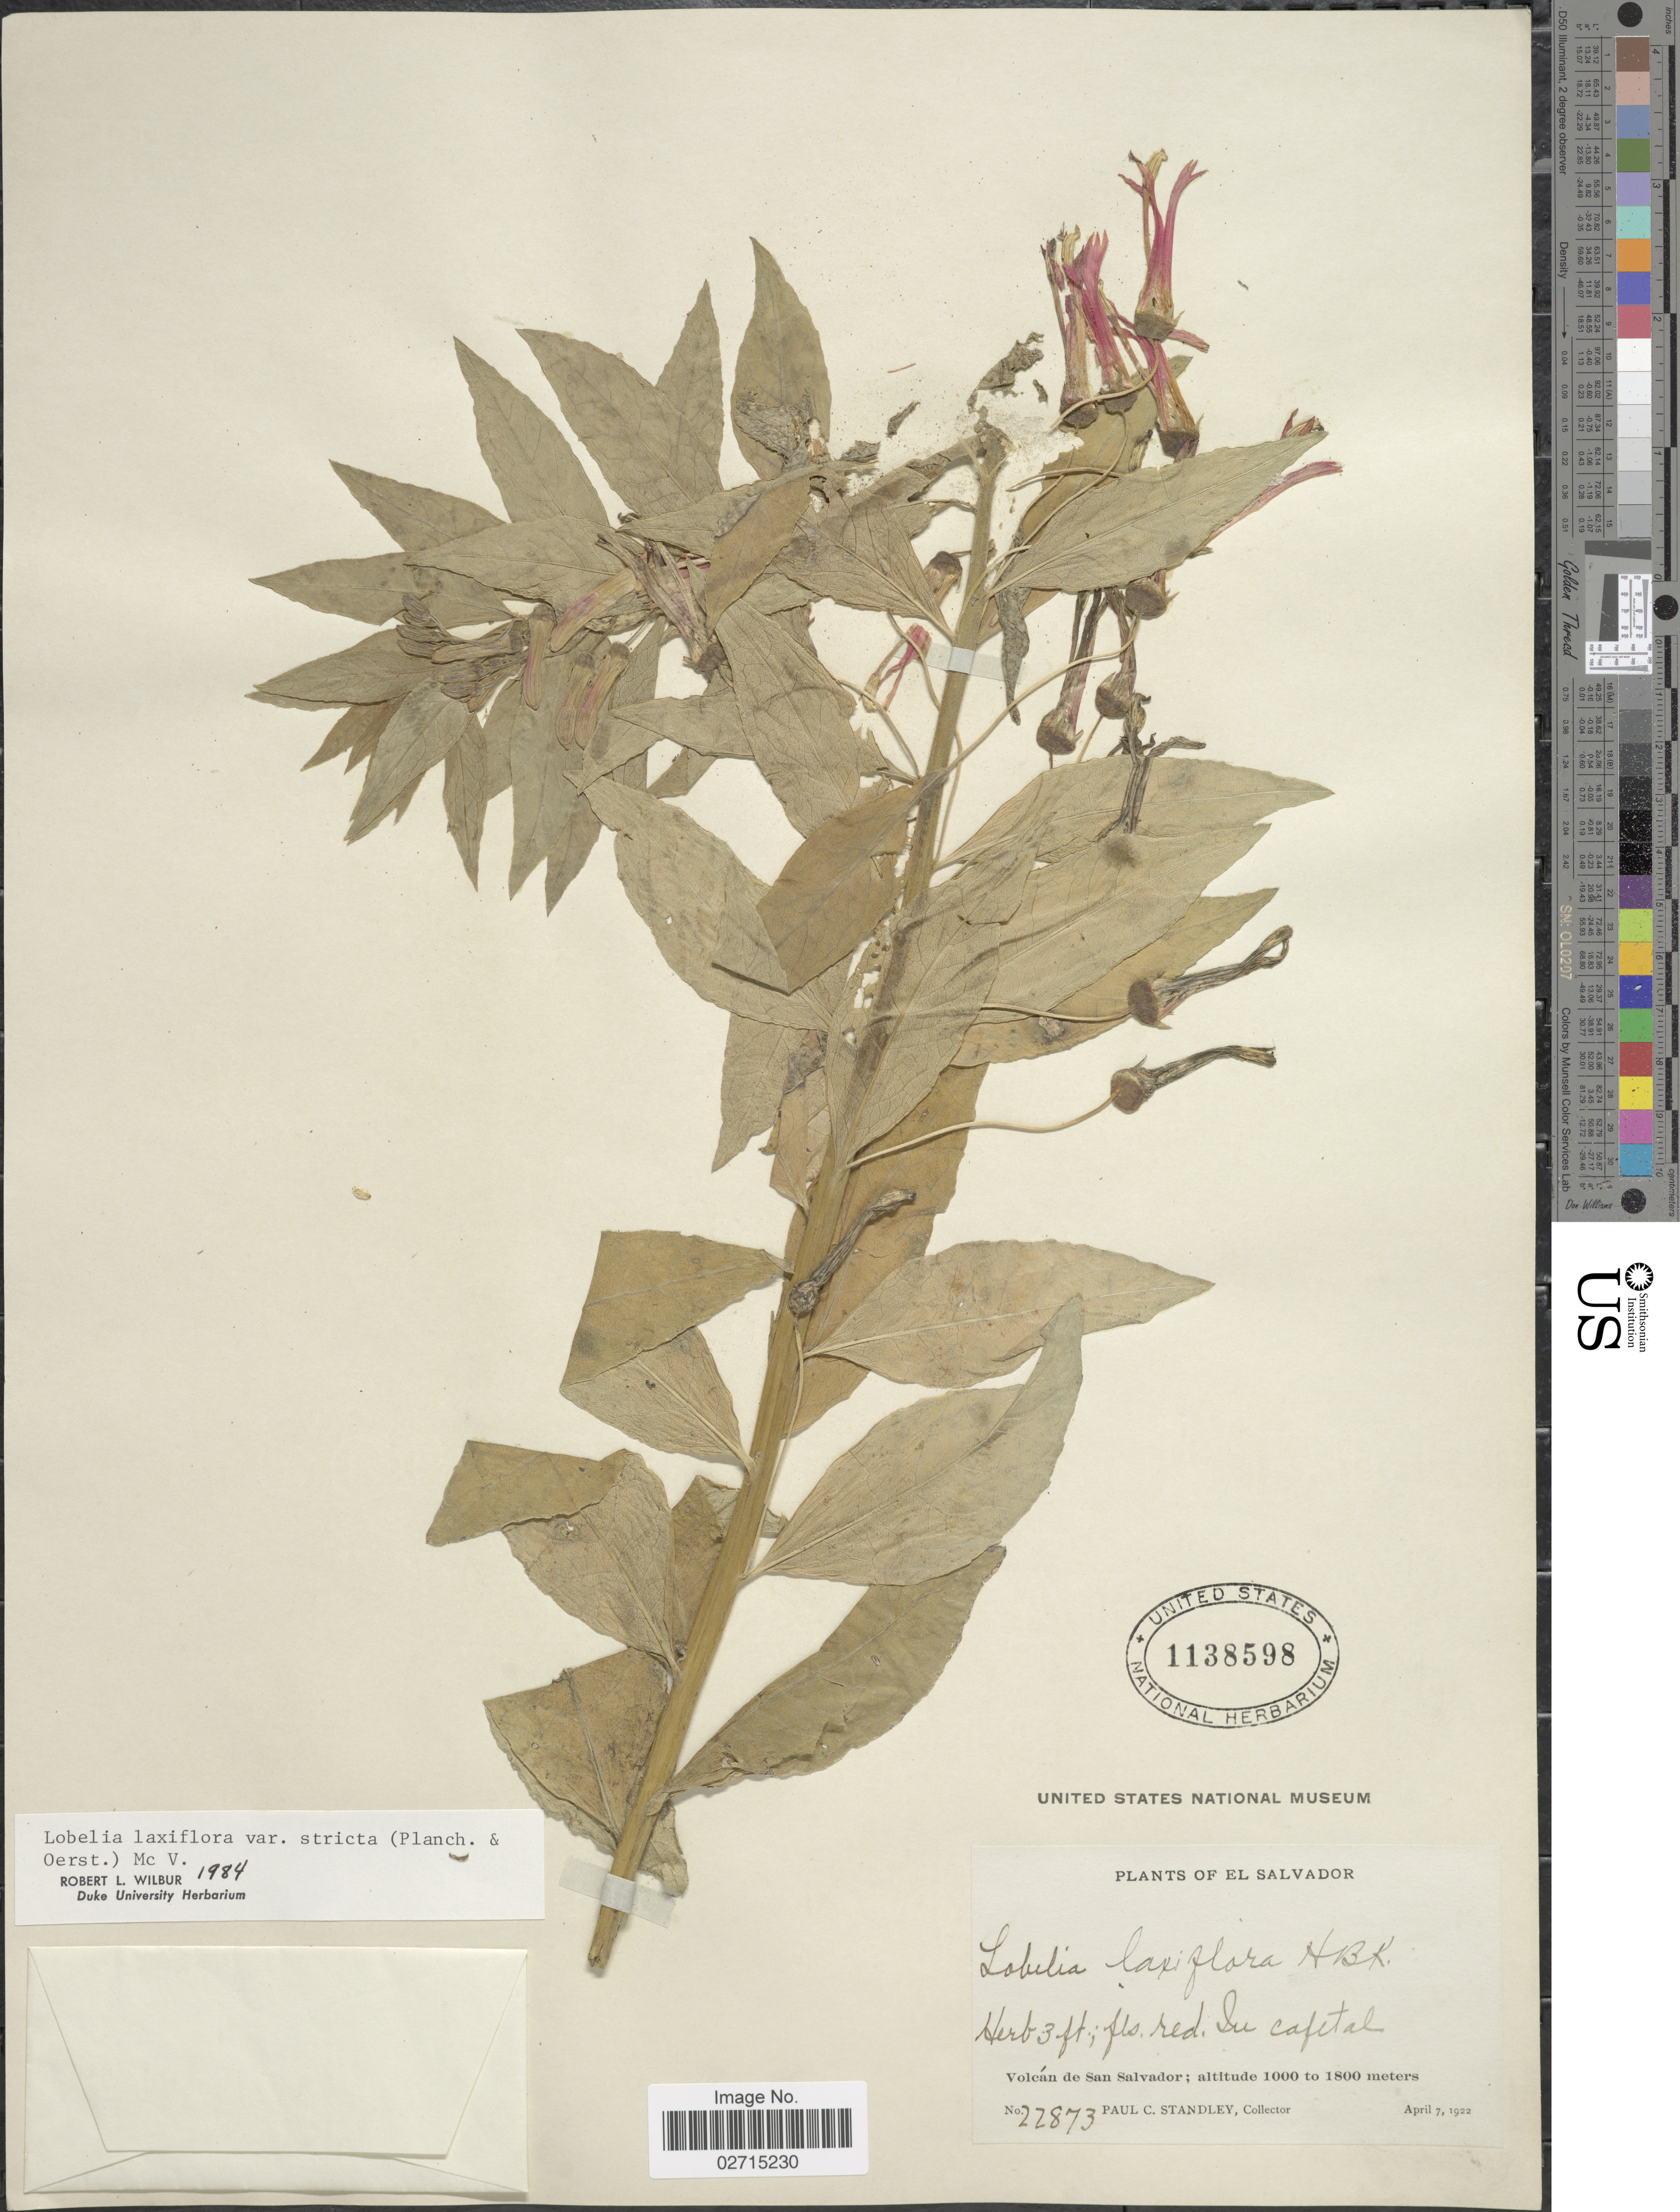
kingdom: Plantae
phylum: Tracheophyta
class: Magnoliopsida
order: Asterales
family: Campanulaceae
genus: Lobelia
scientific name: Lobelia laxiflora var. stricta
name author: (Planch. & Oerst.) McVaugh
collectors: P. C. Standley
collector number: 22873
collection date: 1922-04-07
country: El Salvador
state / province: San Salvador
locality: In cafetal, Volcán de San Salvador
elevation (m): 1000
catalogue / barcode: US 1138598